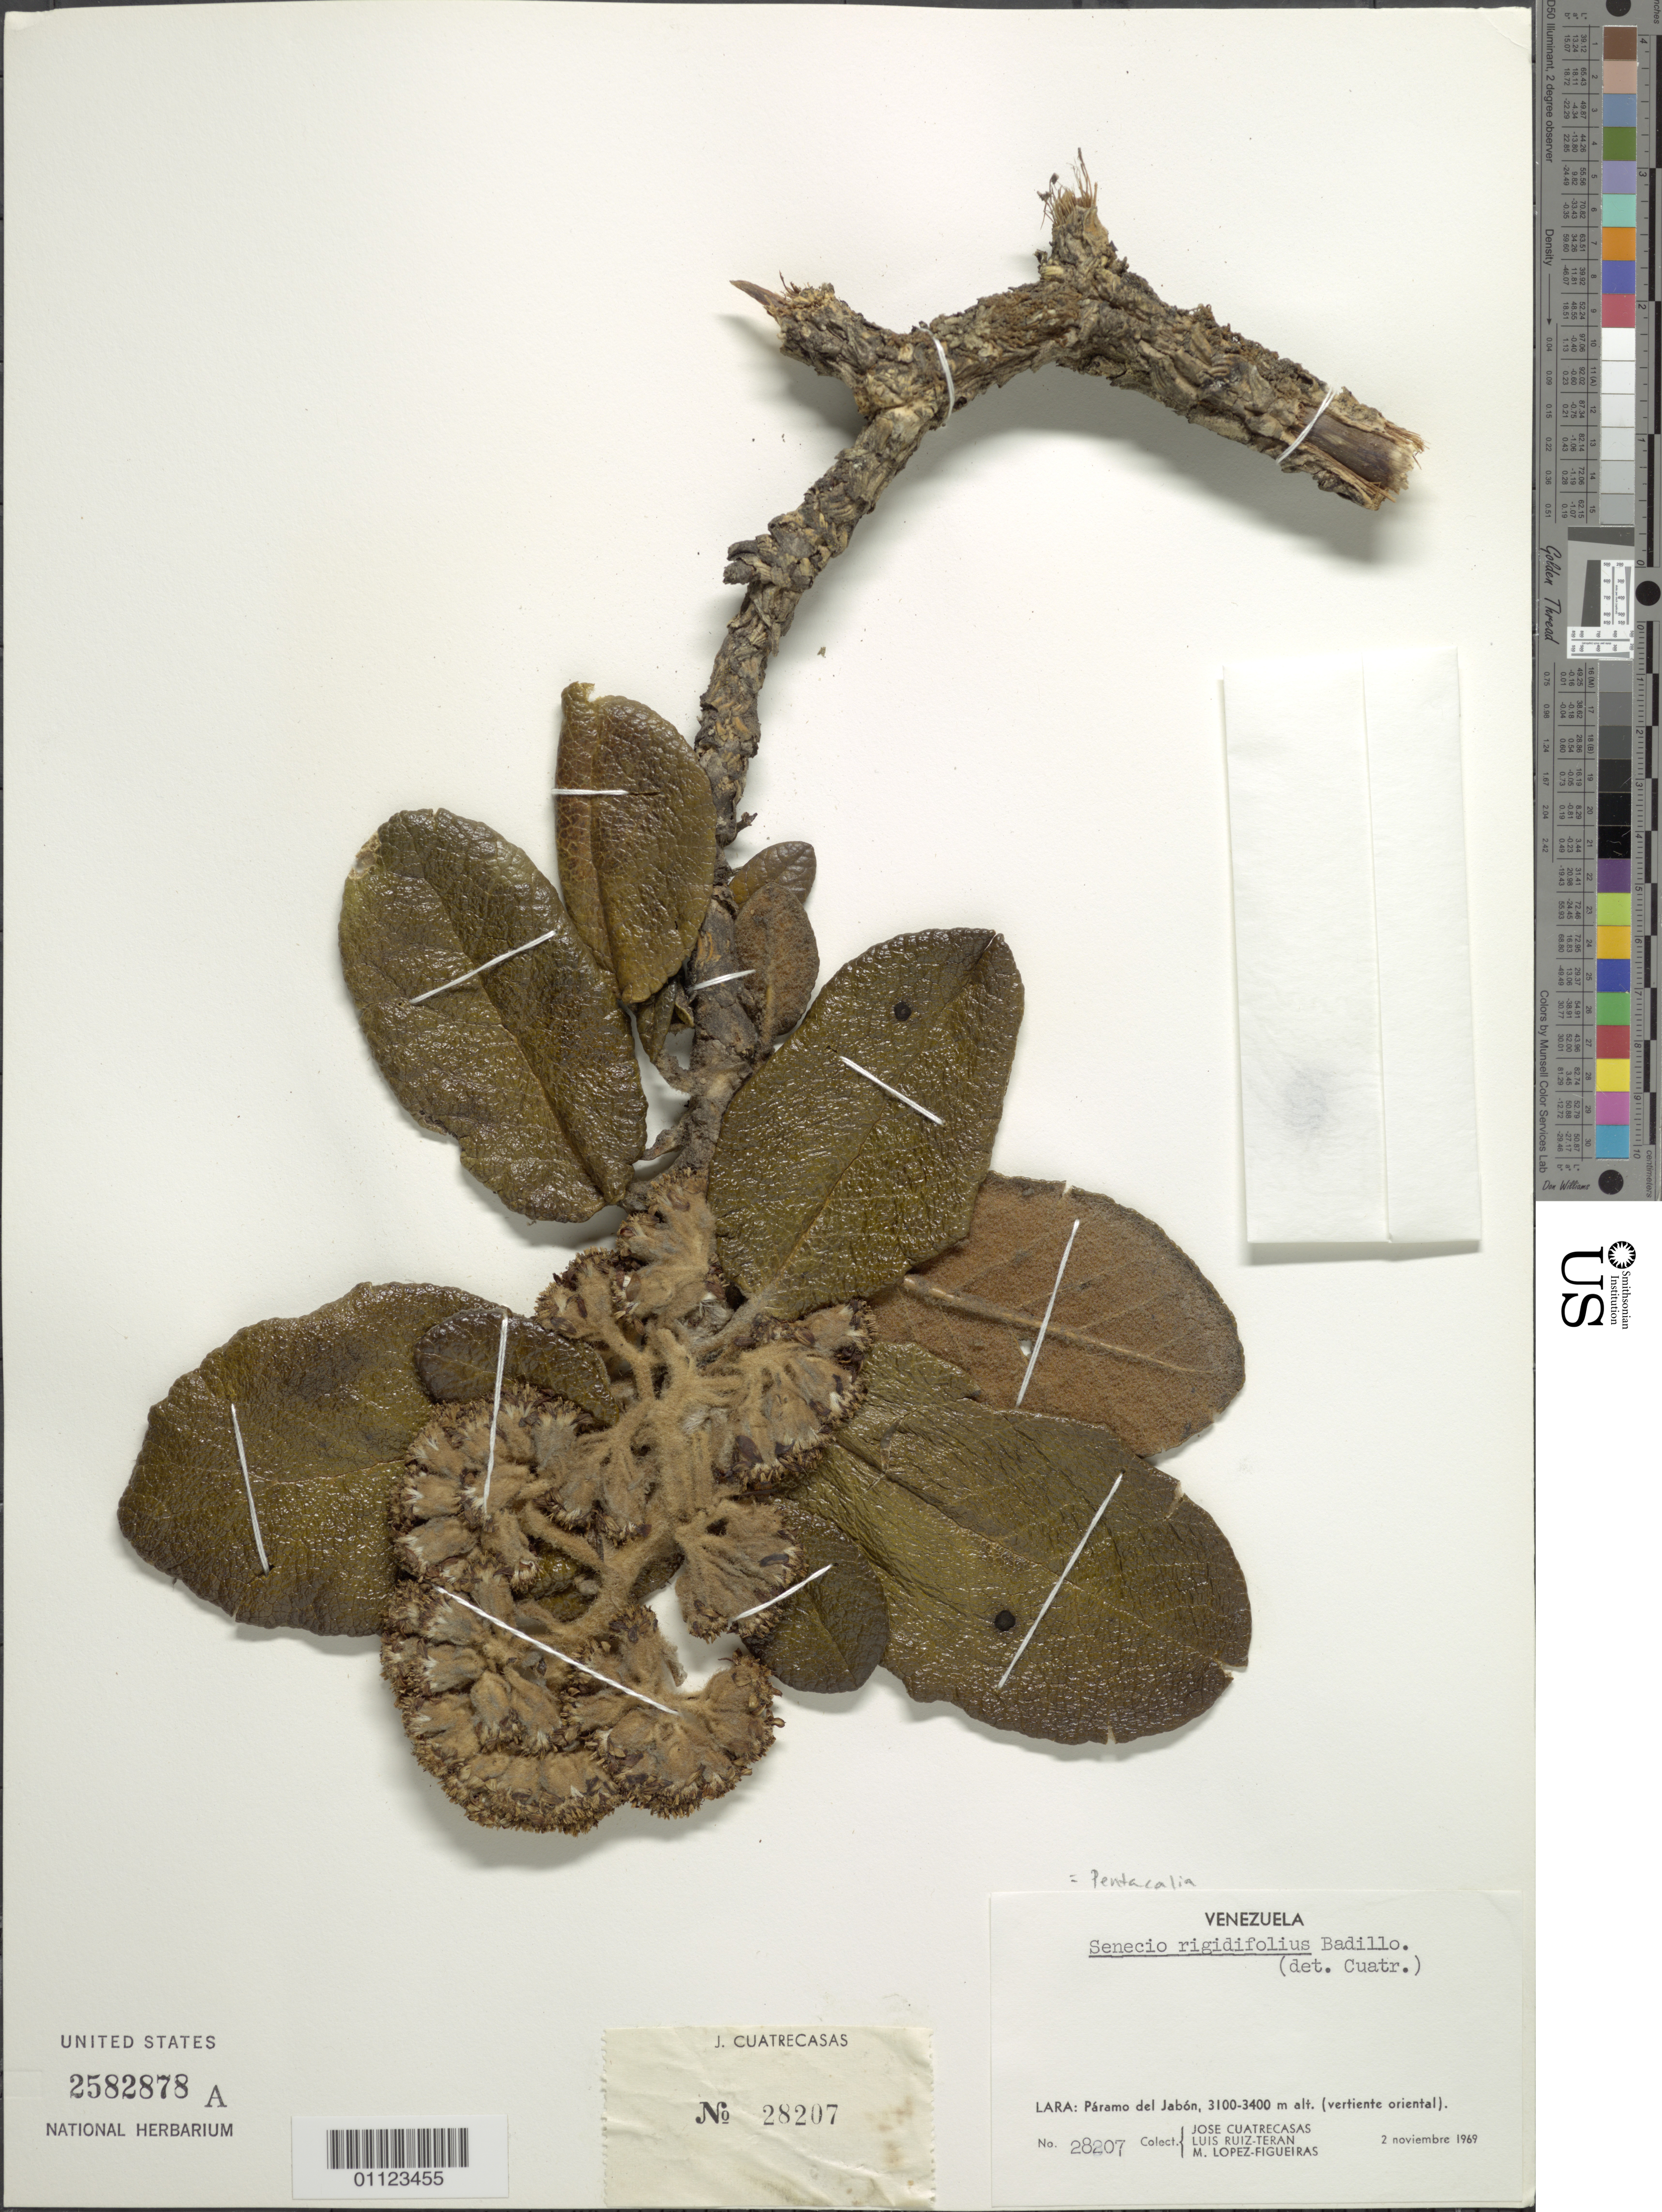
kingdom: Plantae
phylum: Tracheophyta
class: Magnoliopsida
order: Asterales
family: Asteraceae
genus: Pentacalia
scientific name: Pentacalia rigidifolia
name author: (V.M. Badillo) Cuatrec.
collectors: J. Cuatrecasas, L. E. Ruíz-Terán & M. López Figueiras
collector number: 28207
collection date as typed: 02 Nov 1969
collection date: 1969-11-02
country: Venezuela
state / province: Lara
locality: Páramo del Jabon, vertiente oriental. [Páramo del Jabon, E slope.]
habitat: Paramo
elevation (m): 3100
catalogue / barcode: US 2582878A